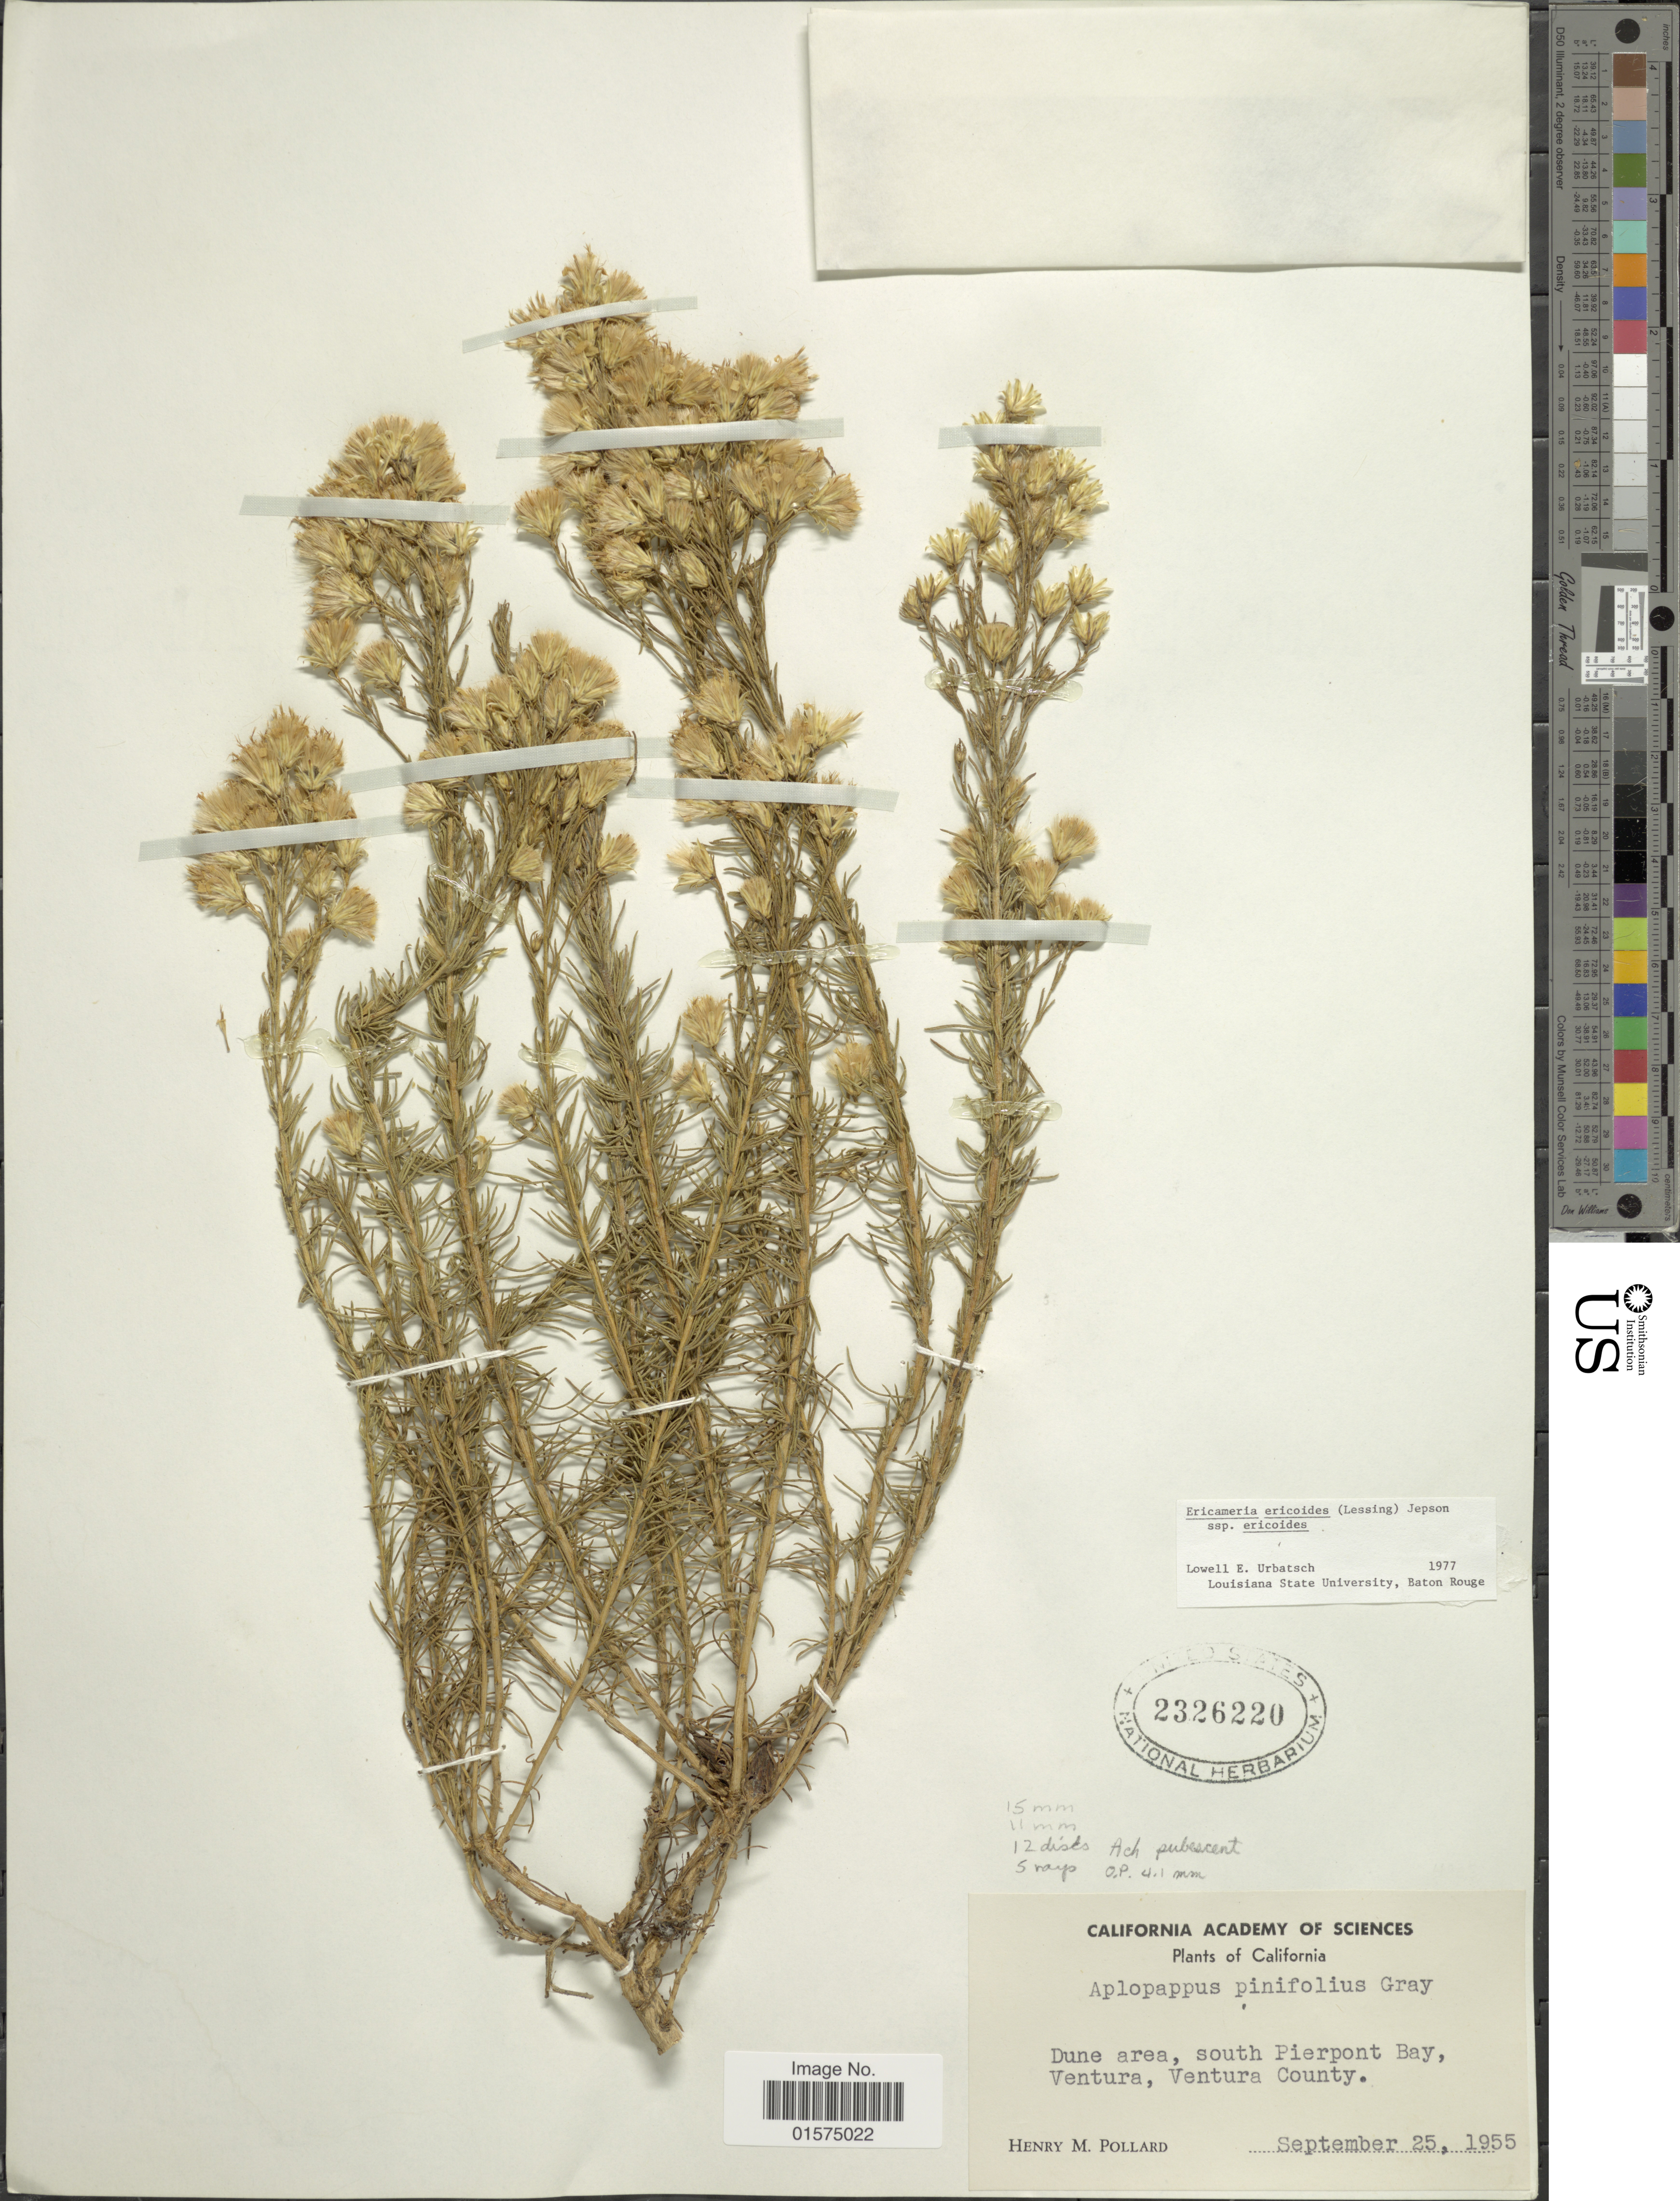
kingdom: Plantae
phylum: Tracheophyta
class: Magnoliopsida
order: Asterales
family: Asteraceae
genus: Ericameria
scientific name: Ericameria ericoides subsp. ericoides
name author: (Less.) Nutt. ex Jeps.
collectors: H. M. Pollard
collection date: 1955-09-25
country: United States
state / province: California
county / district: Ventura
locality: Dune area, south Pierpont Bay, Ventura, Ventura County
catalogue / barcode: US 2326220